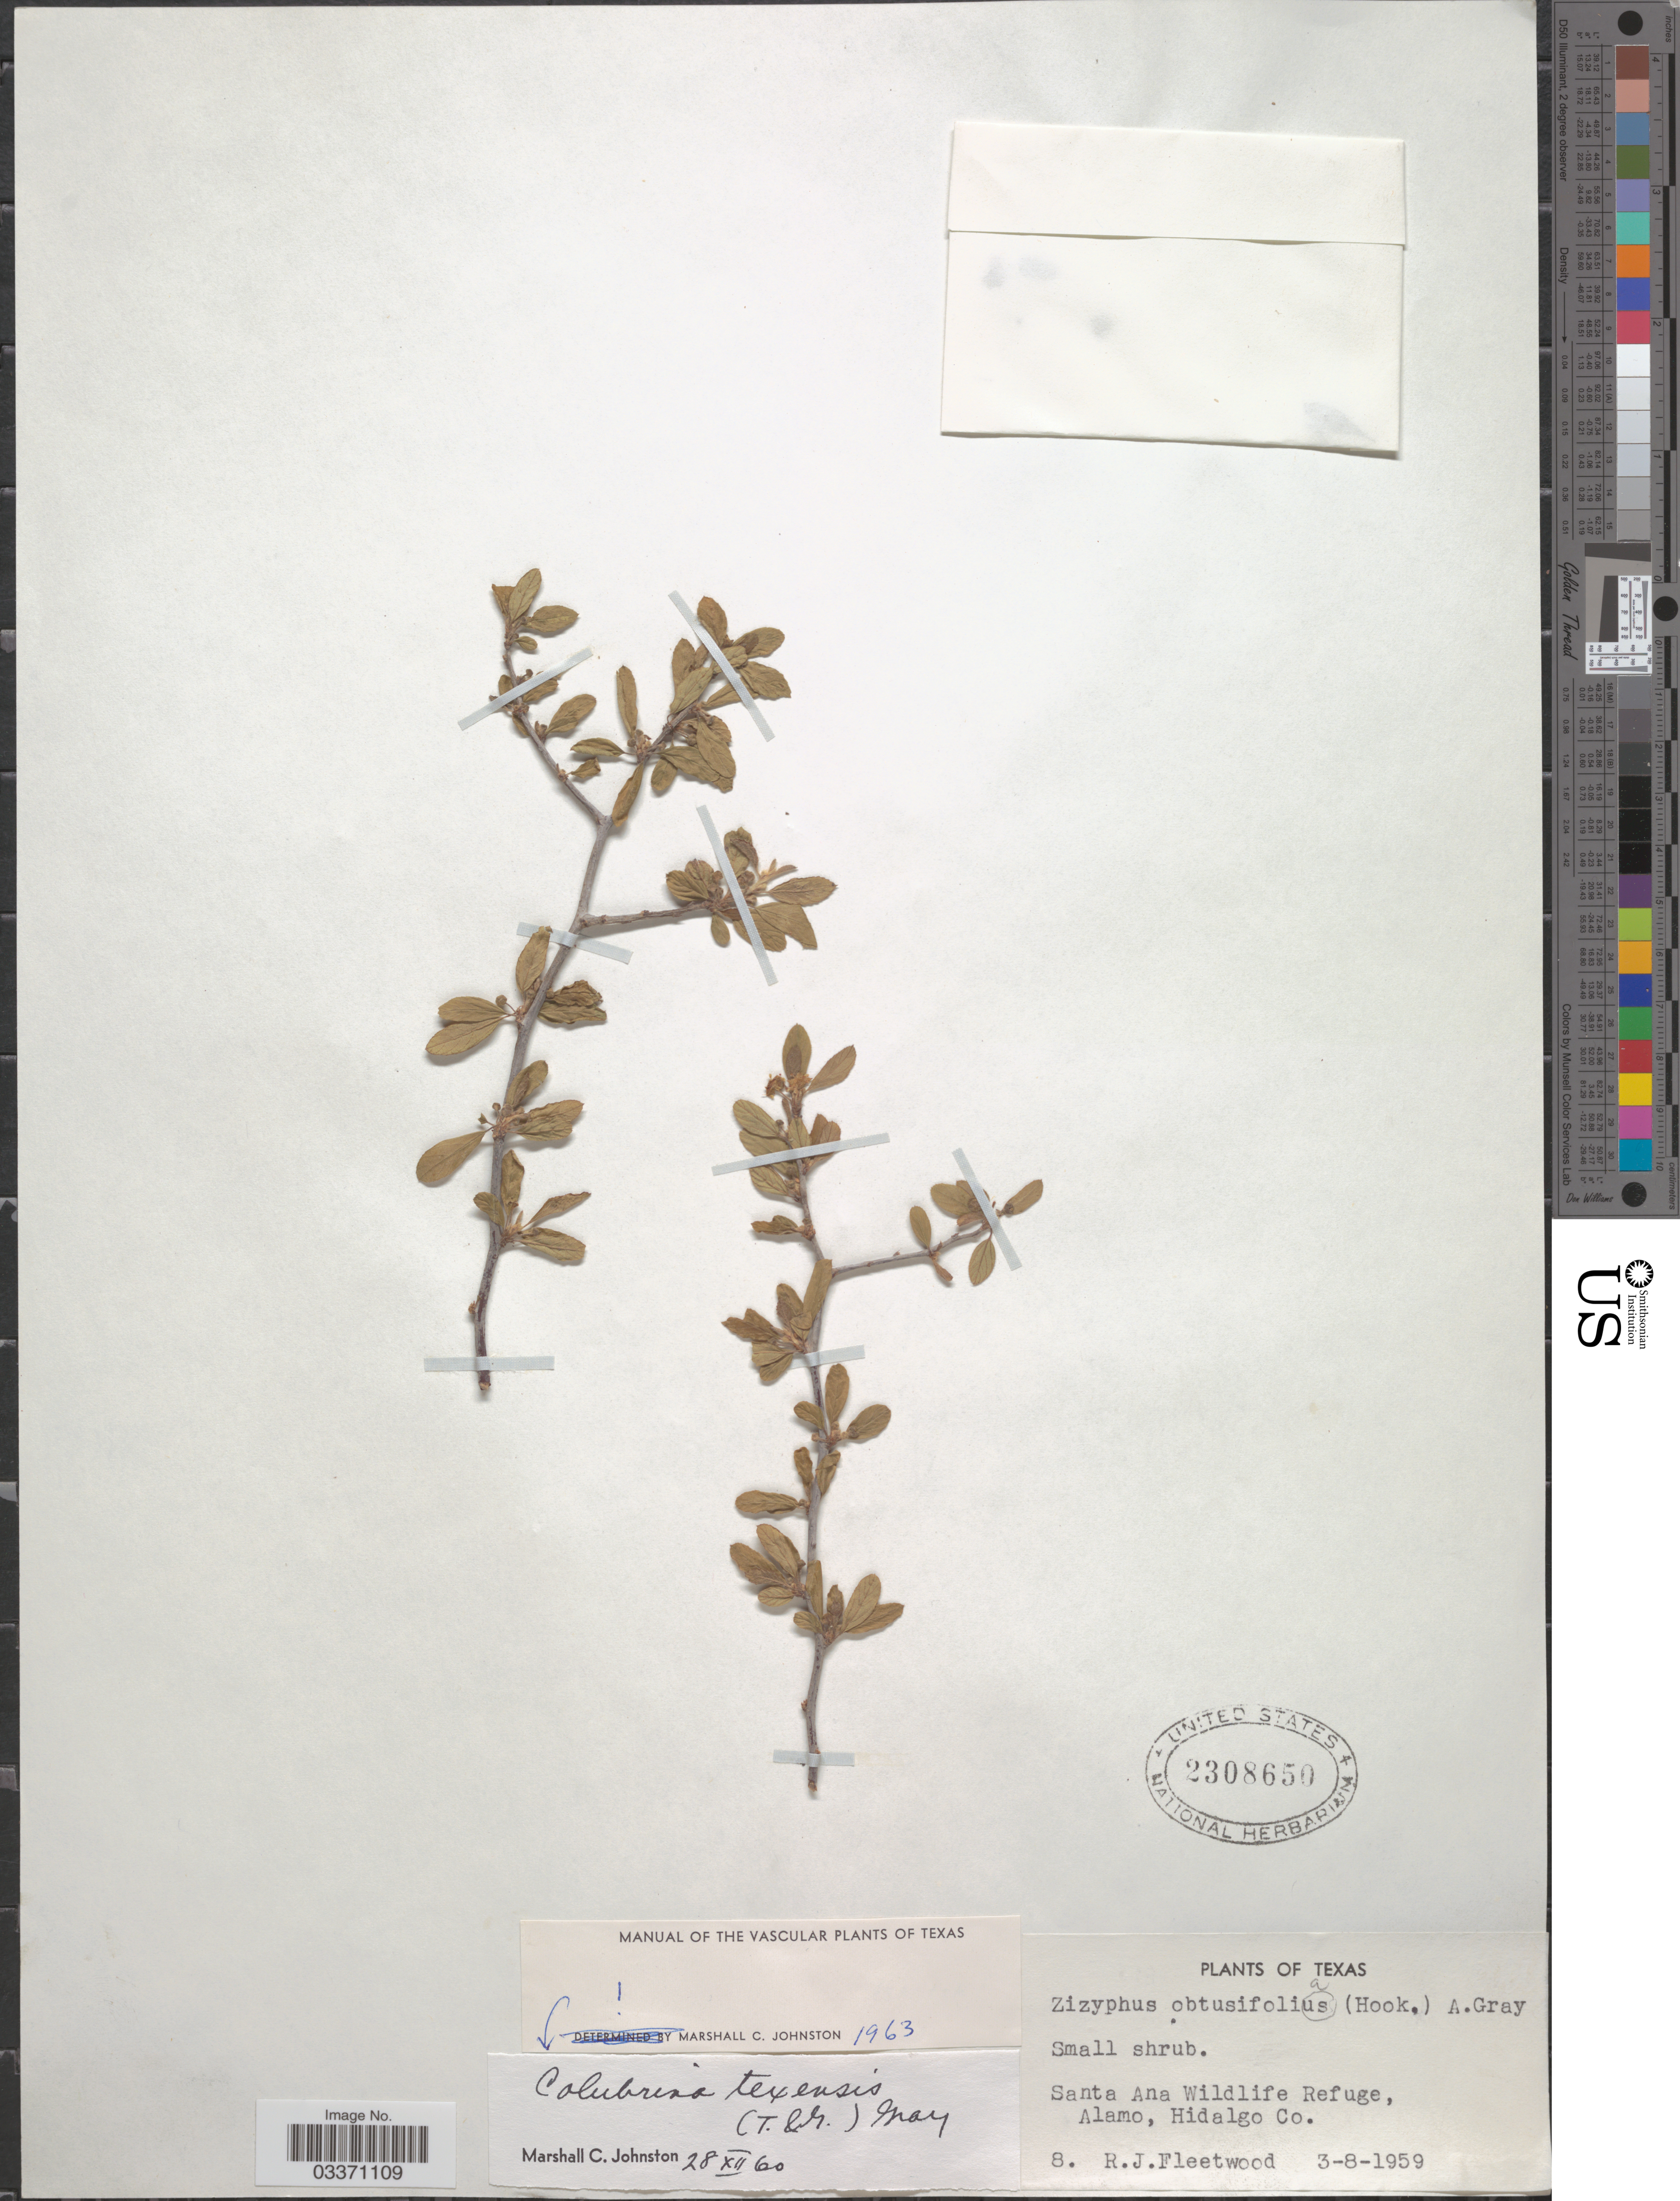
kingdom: Plantae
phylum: Tracheophyta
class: Magnoliopsida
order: Rosales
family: Rhamnaceae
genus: Colubrina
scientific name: Colubrina texensis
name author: (Torr. & A. Gray) A. Gray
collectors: R. J. Fleetwood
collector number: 8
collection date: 1959-03-08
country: United States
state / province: Texas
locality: Santa Ana Wildlife Refuge, Alamo, Hidalgo Co.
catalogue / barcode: US 2308650